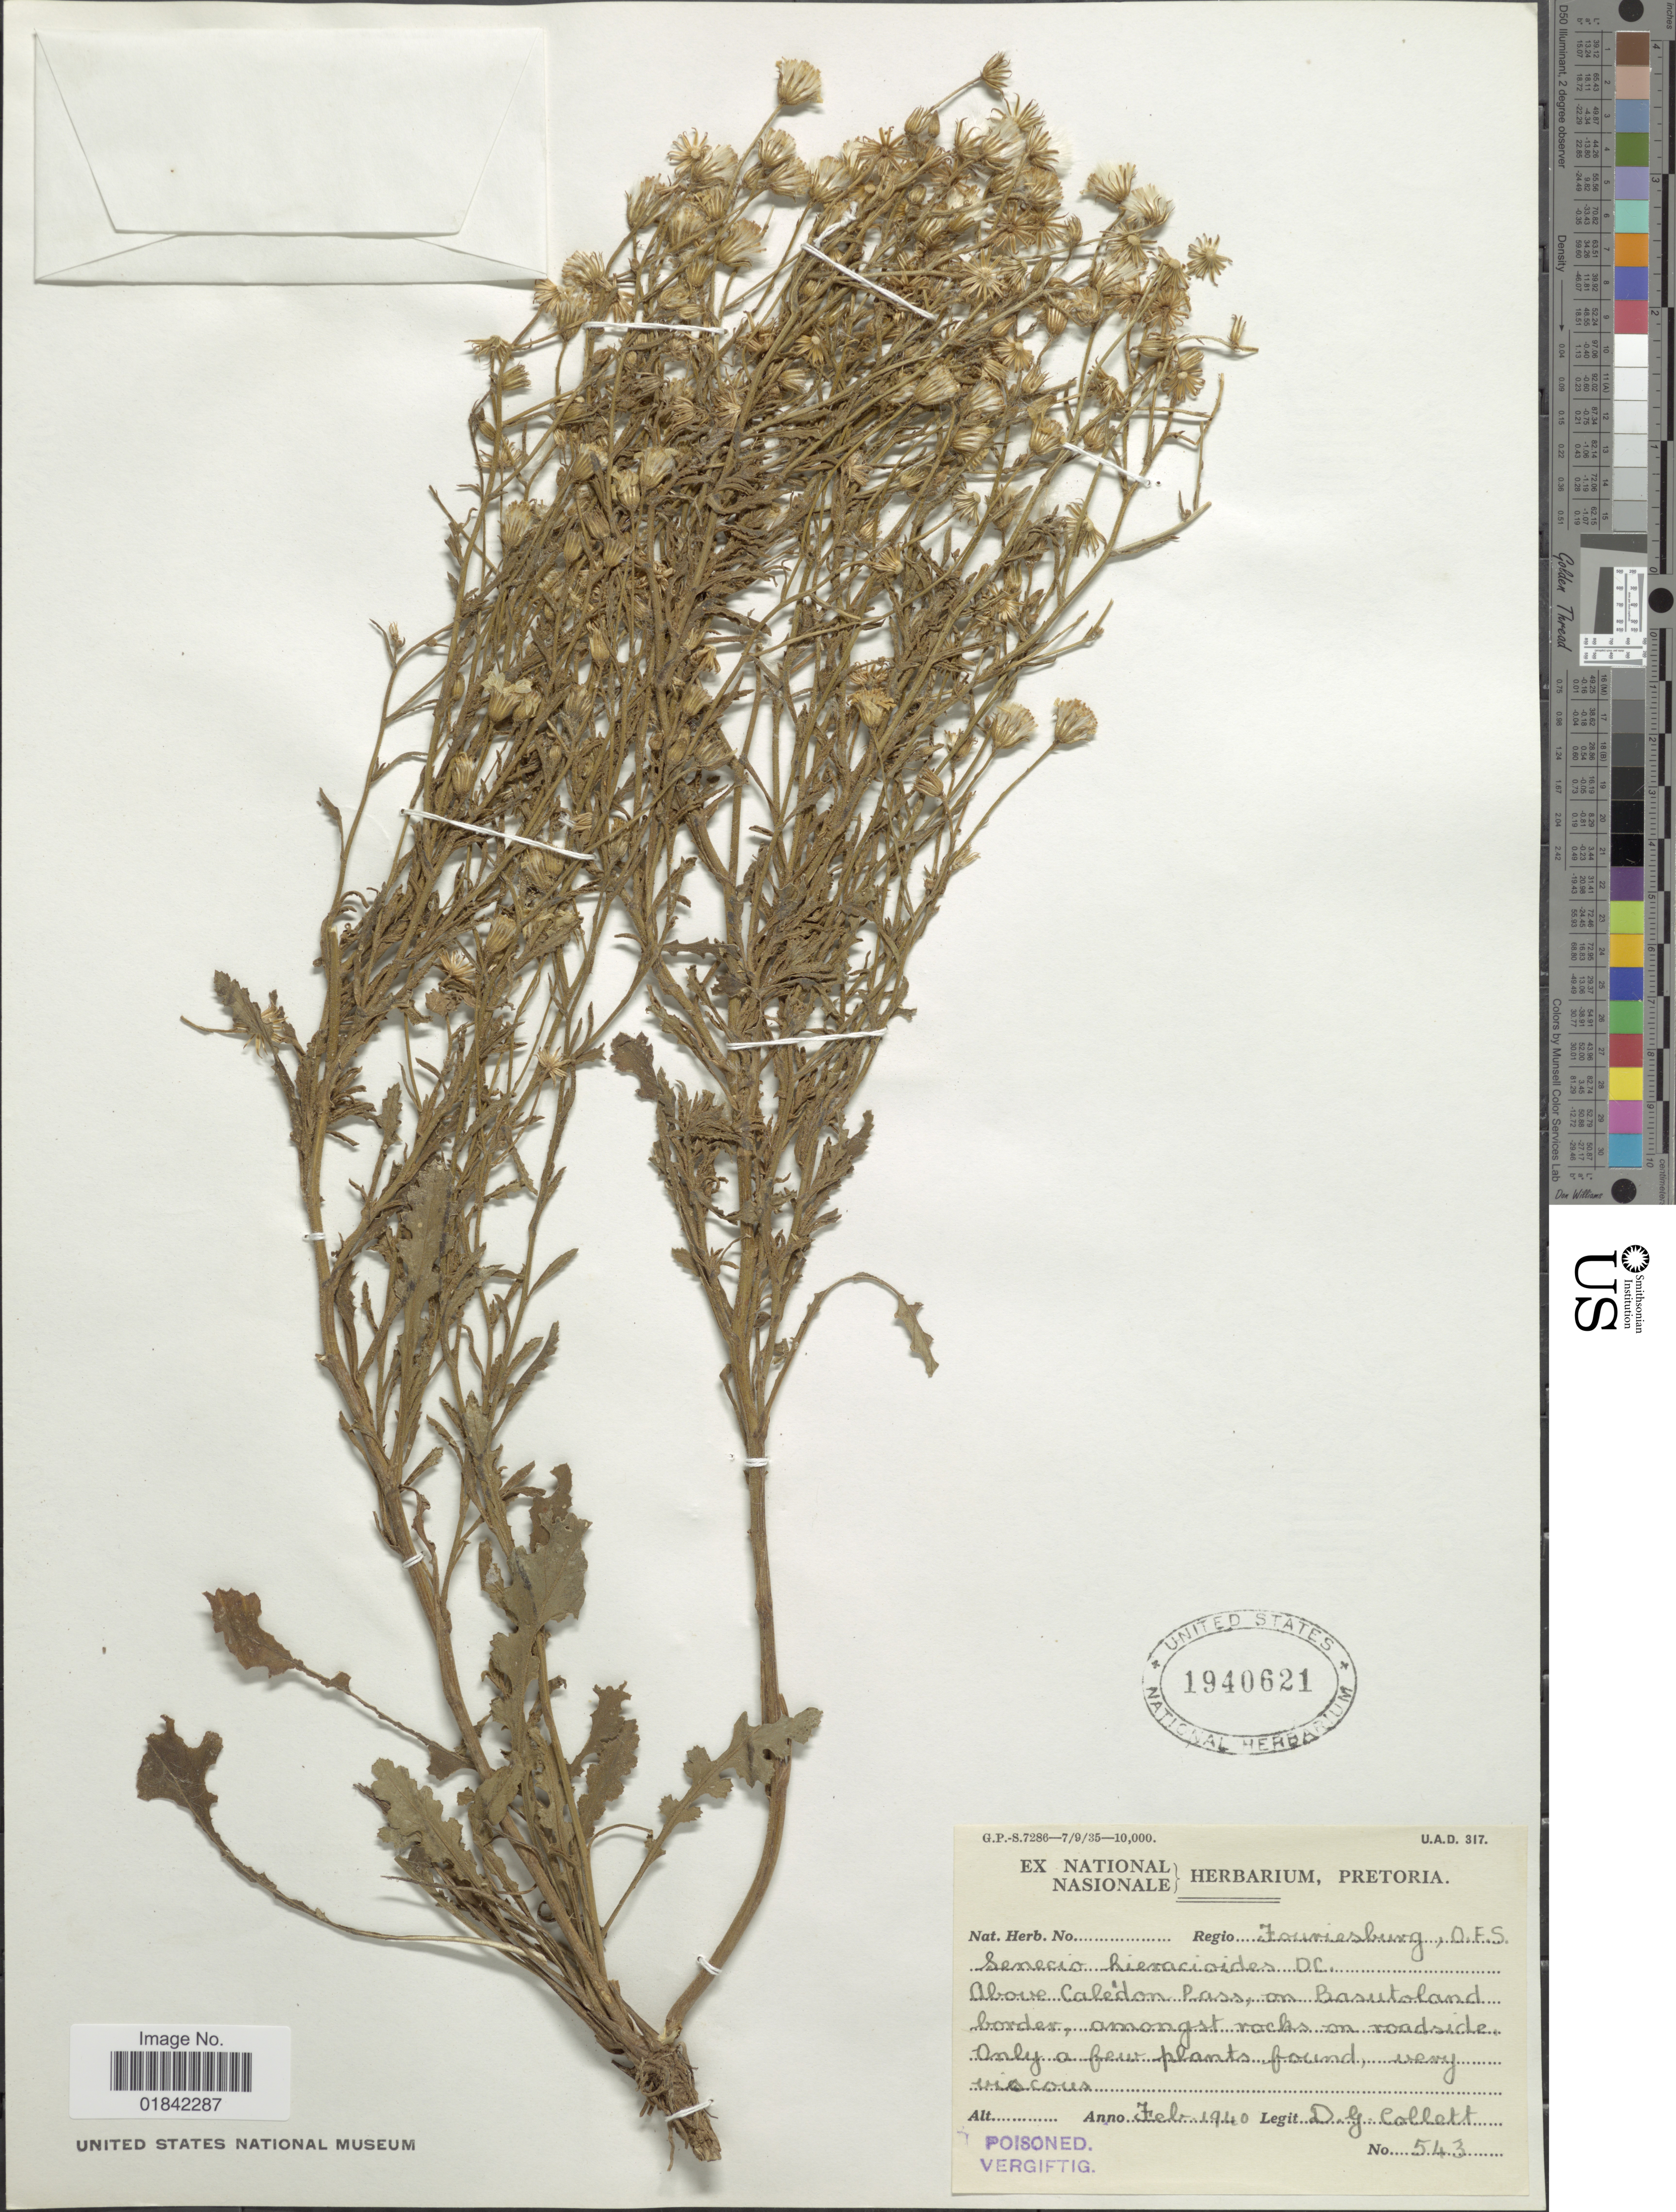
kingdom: Plantae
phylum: Tracheophyta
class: Magnoliopsida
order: Asterales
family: Asteraceae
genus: Senecio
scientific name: Senecio hieracioides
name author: DC.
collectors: D. Collett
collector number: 543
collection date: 1940-02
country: South Africa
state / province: Free State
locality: Fouriesburg, O. F. S., above Caledon Pass, on Basutland border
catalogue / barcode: US 1940621